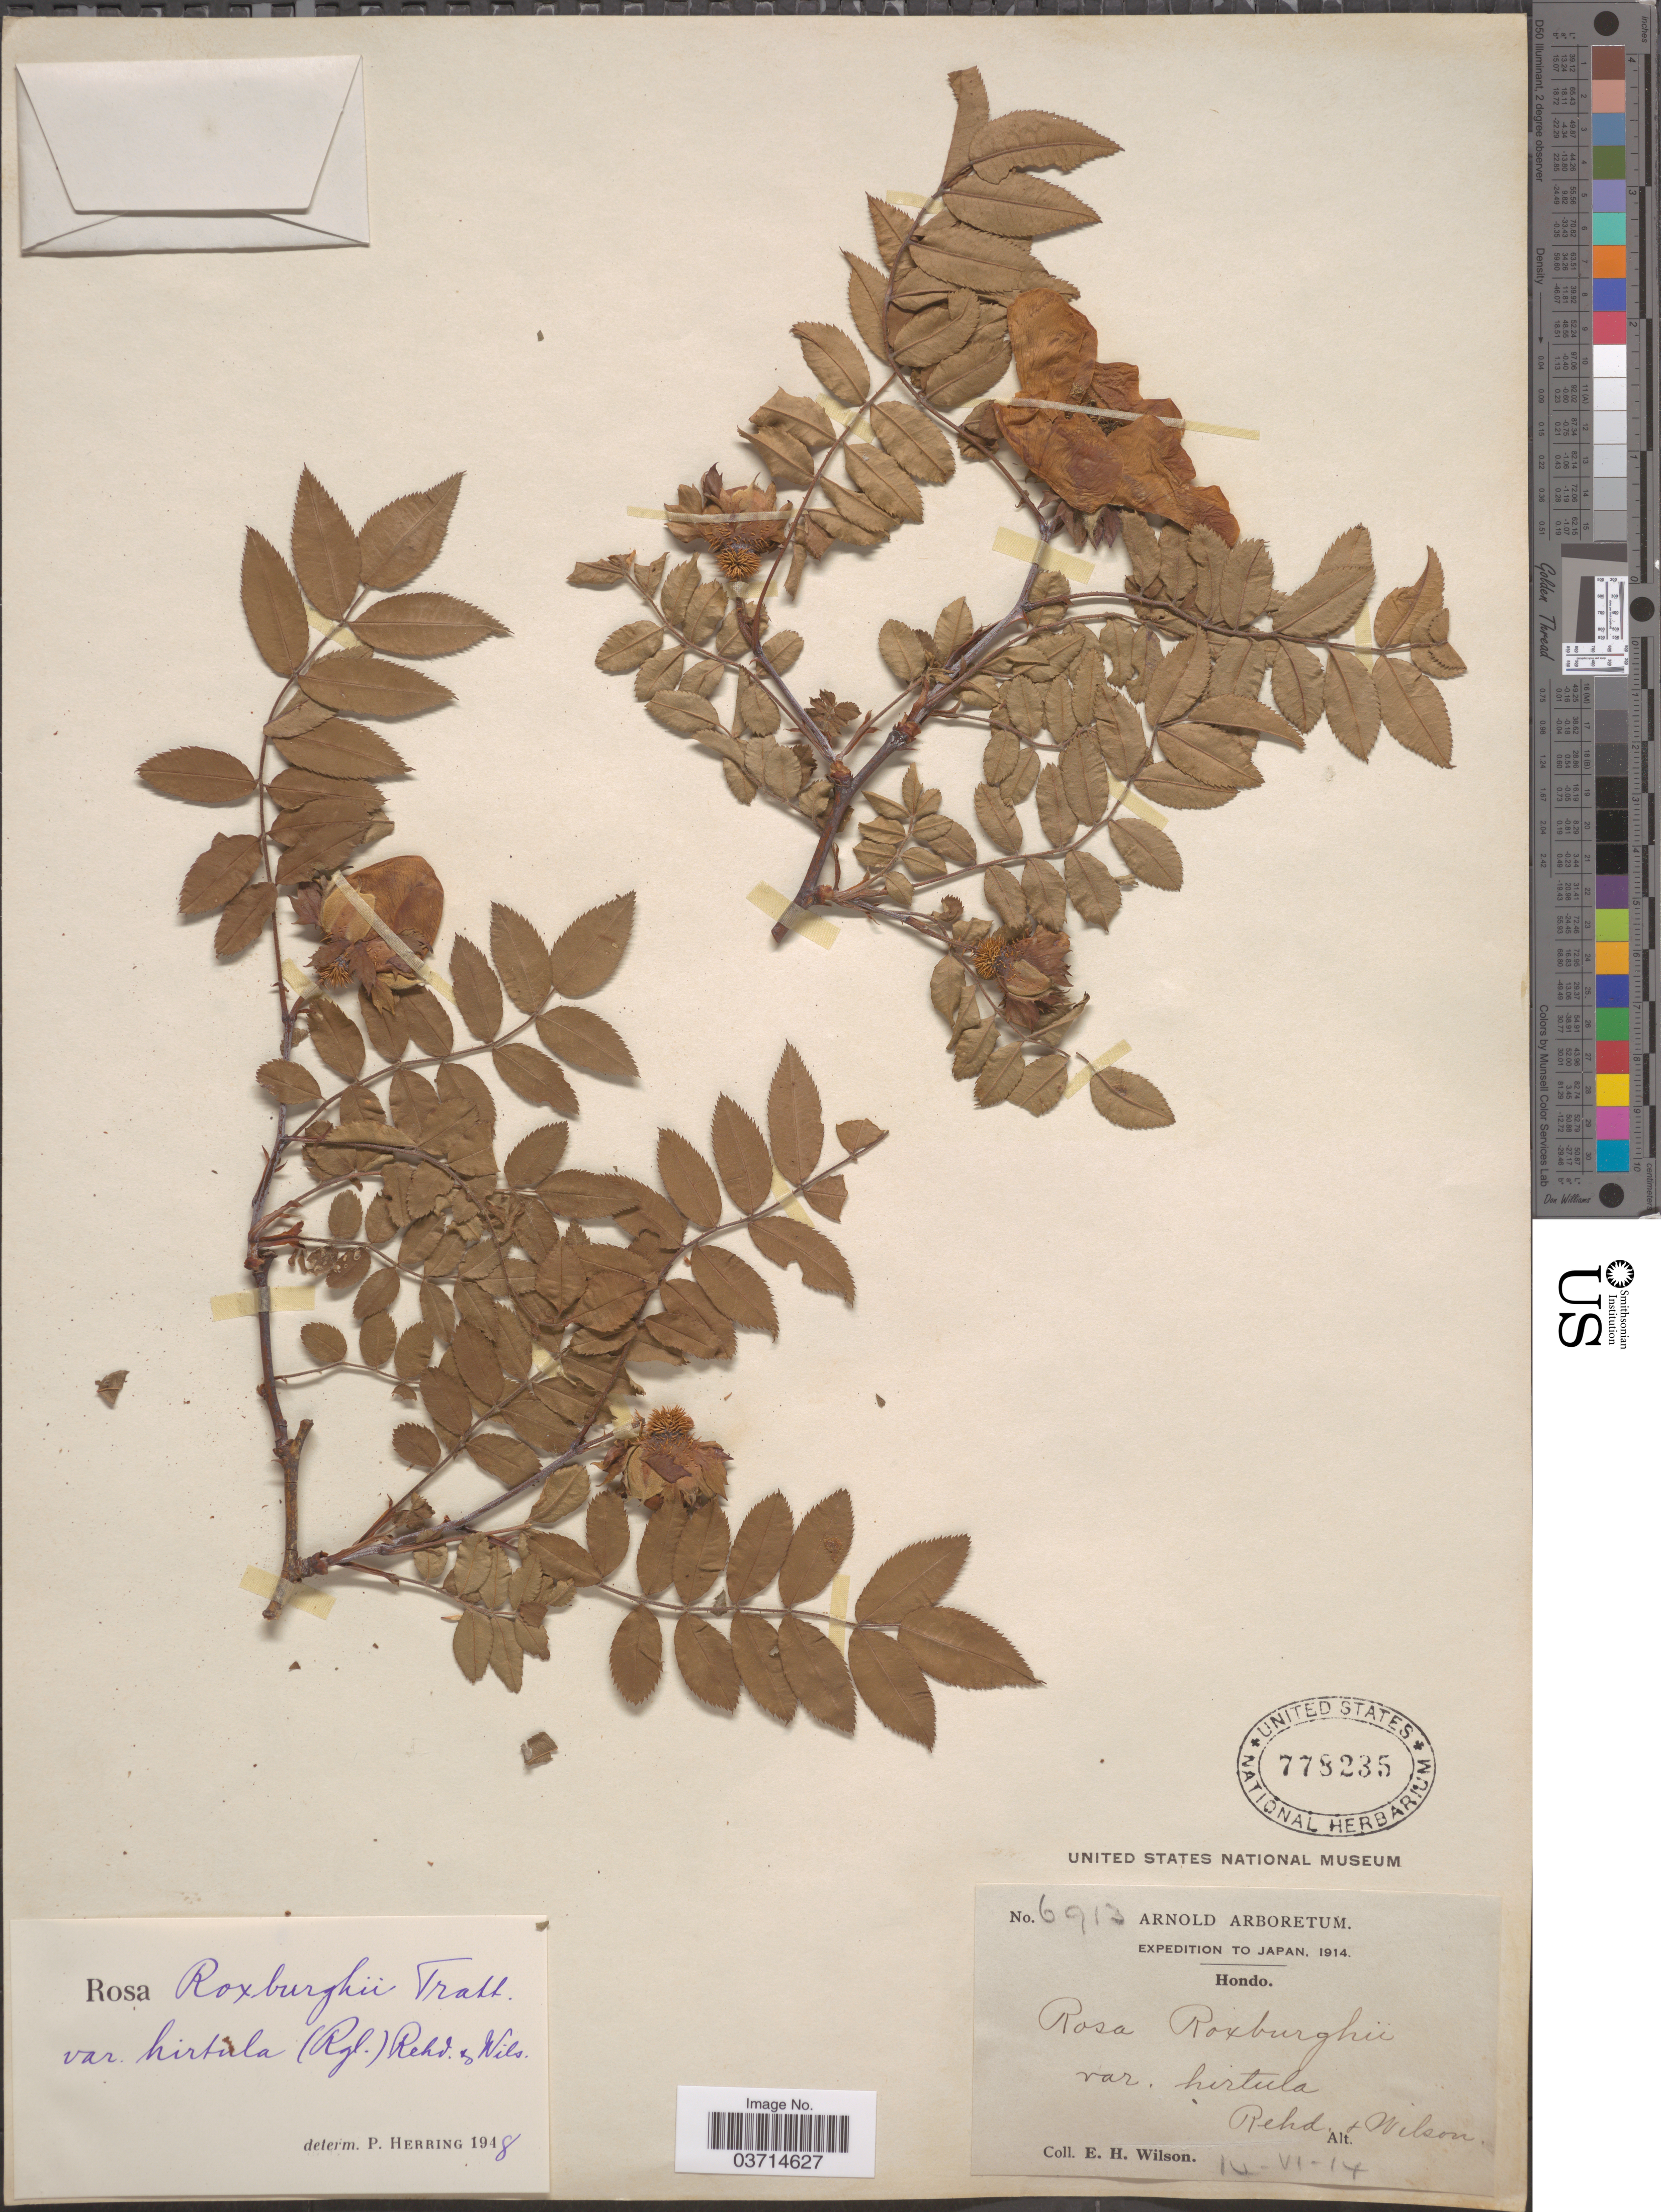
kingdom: Plantae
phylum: Tracheophyta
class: Magnoliopsida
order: Rosales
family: Rosaceae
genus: Rosa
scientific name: Rosa roxburghii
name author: Tratt.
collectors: E. Wilson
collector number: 6913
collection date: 1914-06-14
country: Japan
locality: Hondo.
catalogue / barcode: US 778235